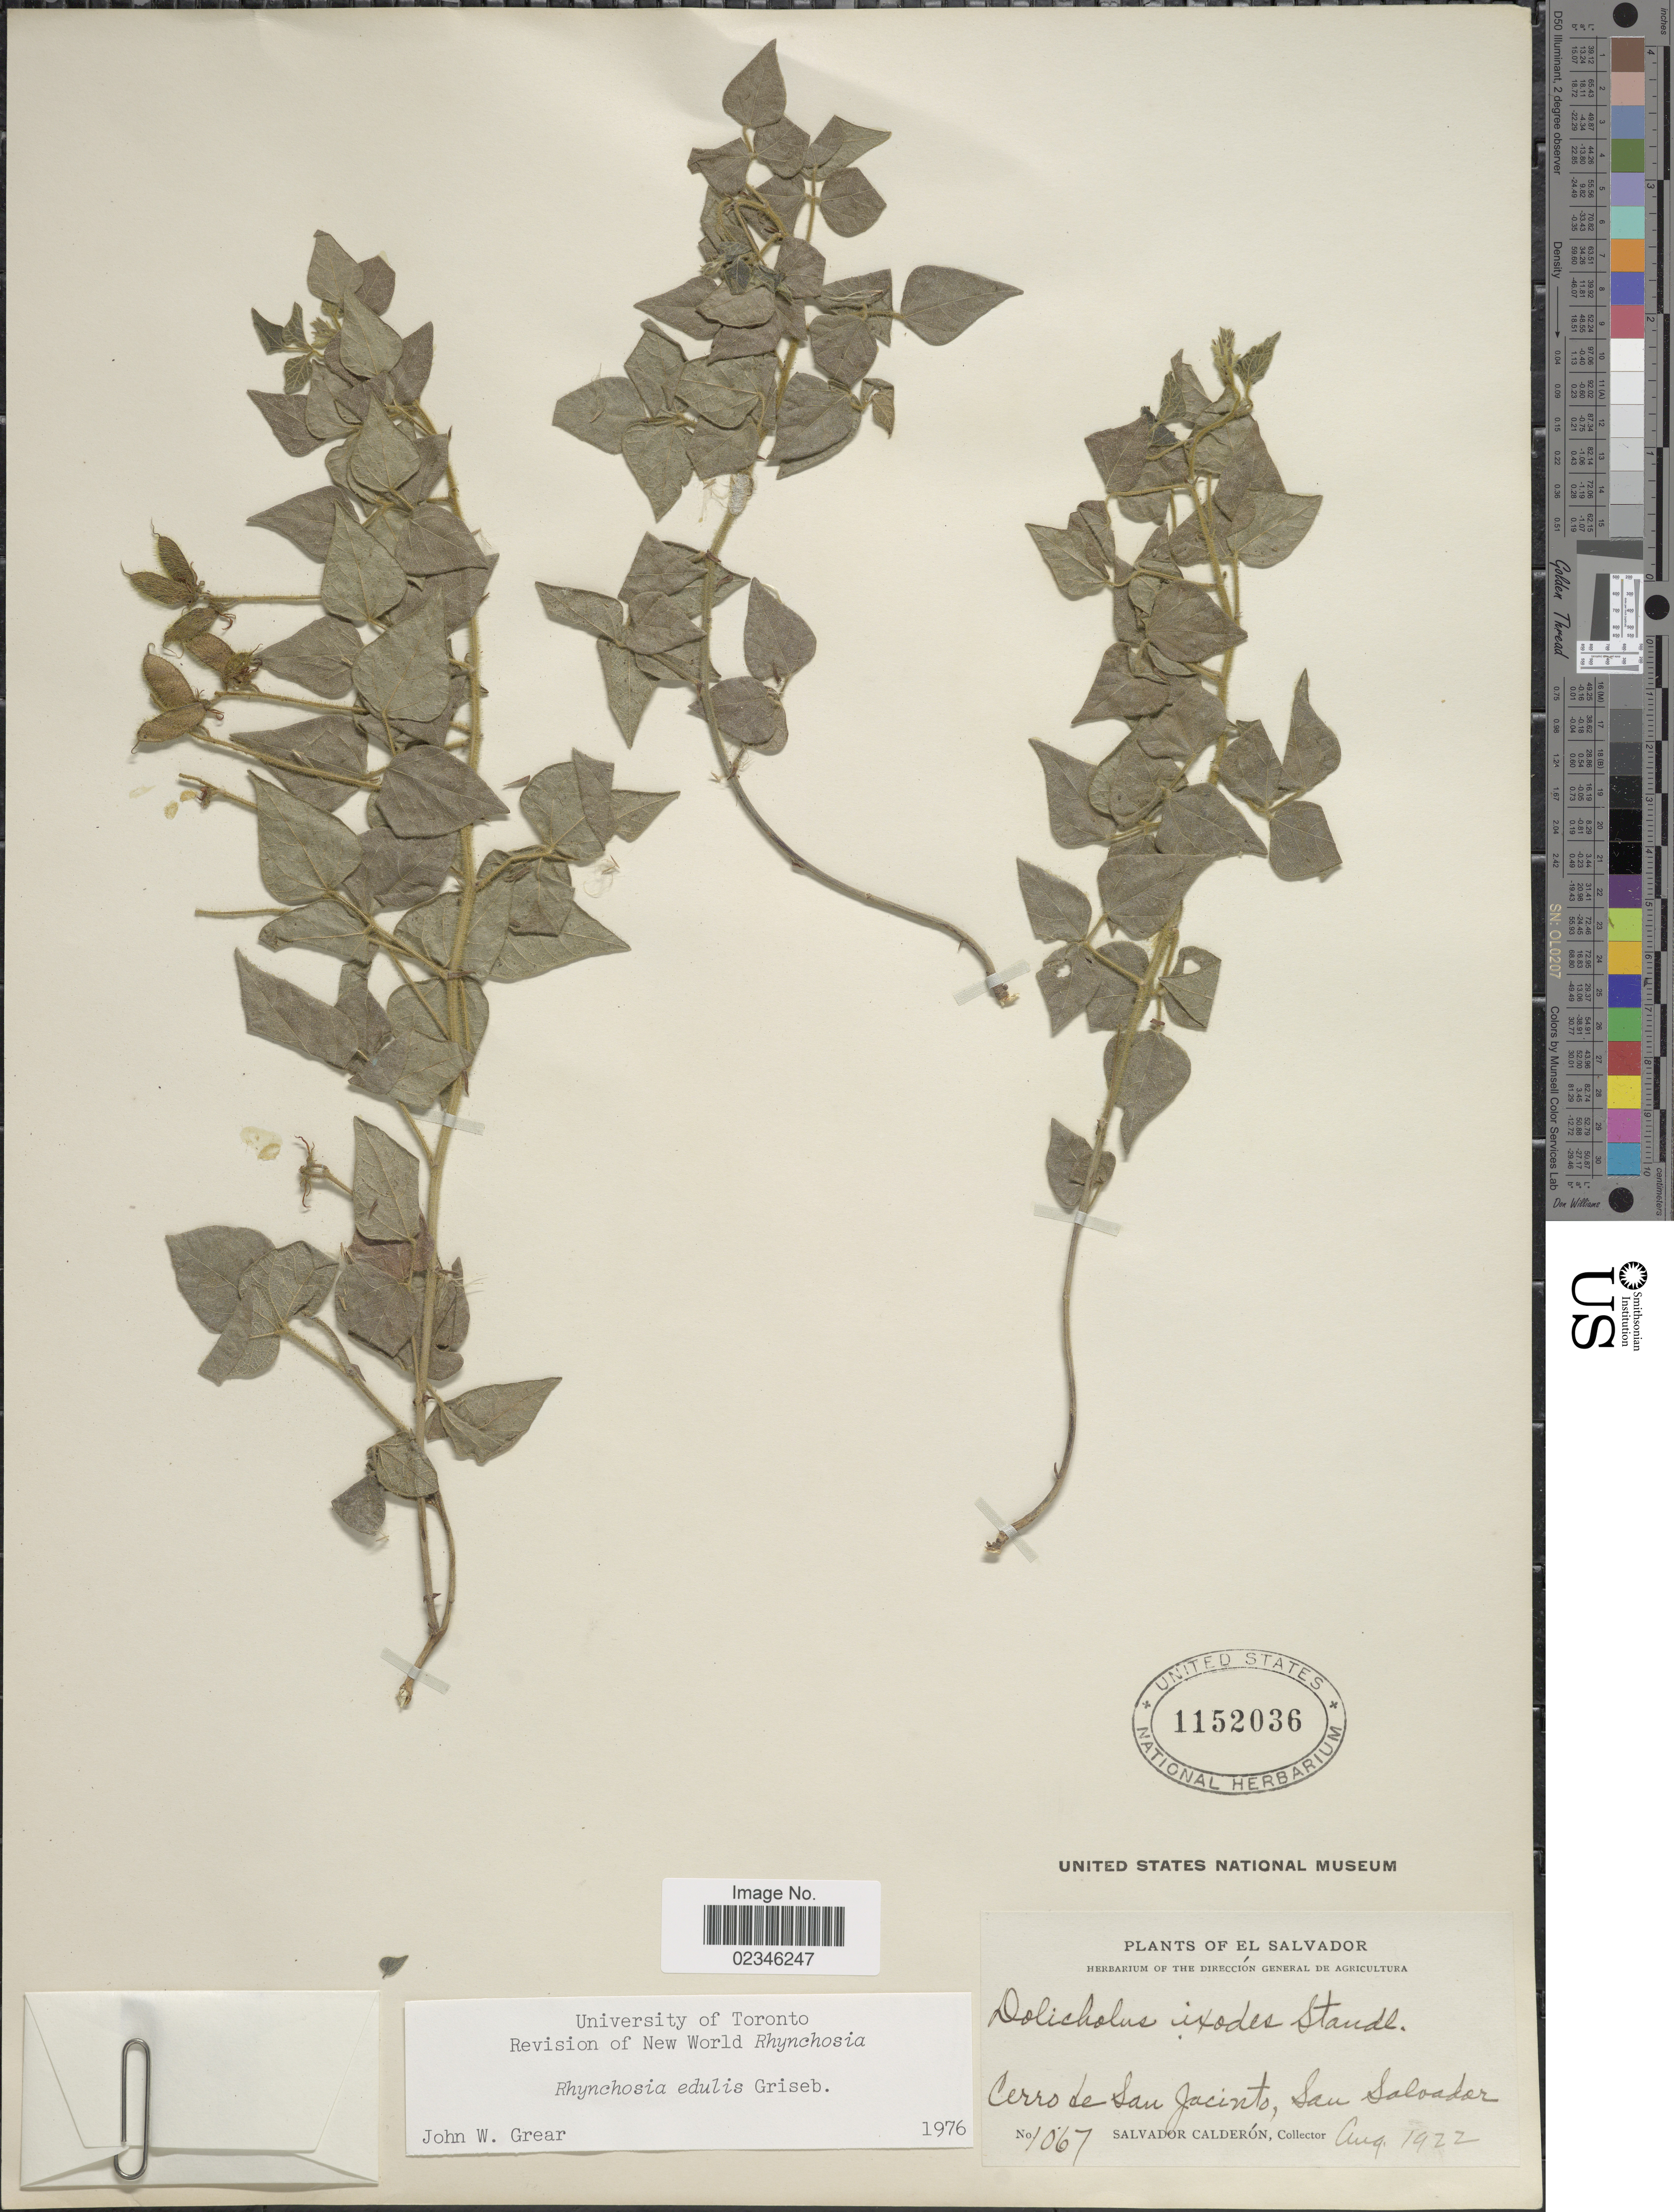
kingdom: Plantae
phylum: Tracheophyta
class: Magnoliopsida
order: Fabales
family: Fabaceae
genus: Rhynchosia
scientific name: Rhynchosia edulis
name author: Griseb.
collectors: S. Calderón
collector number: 1067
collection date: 1922-08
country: El Salvador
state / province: San Salvador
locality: Cerro de San Jacinto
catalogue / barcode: US 1152036